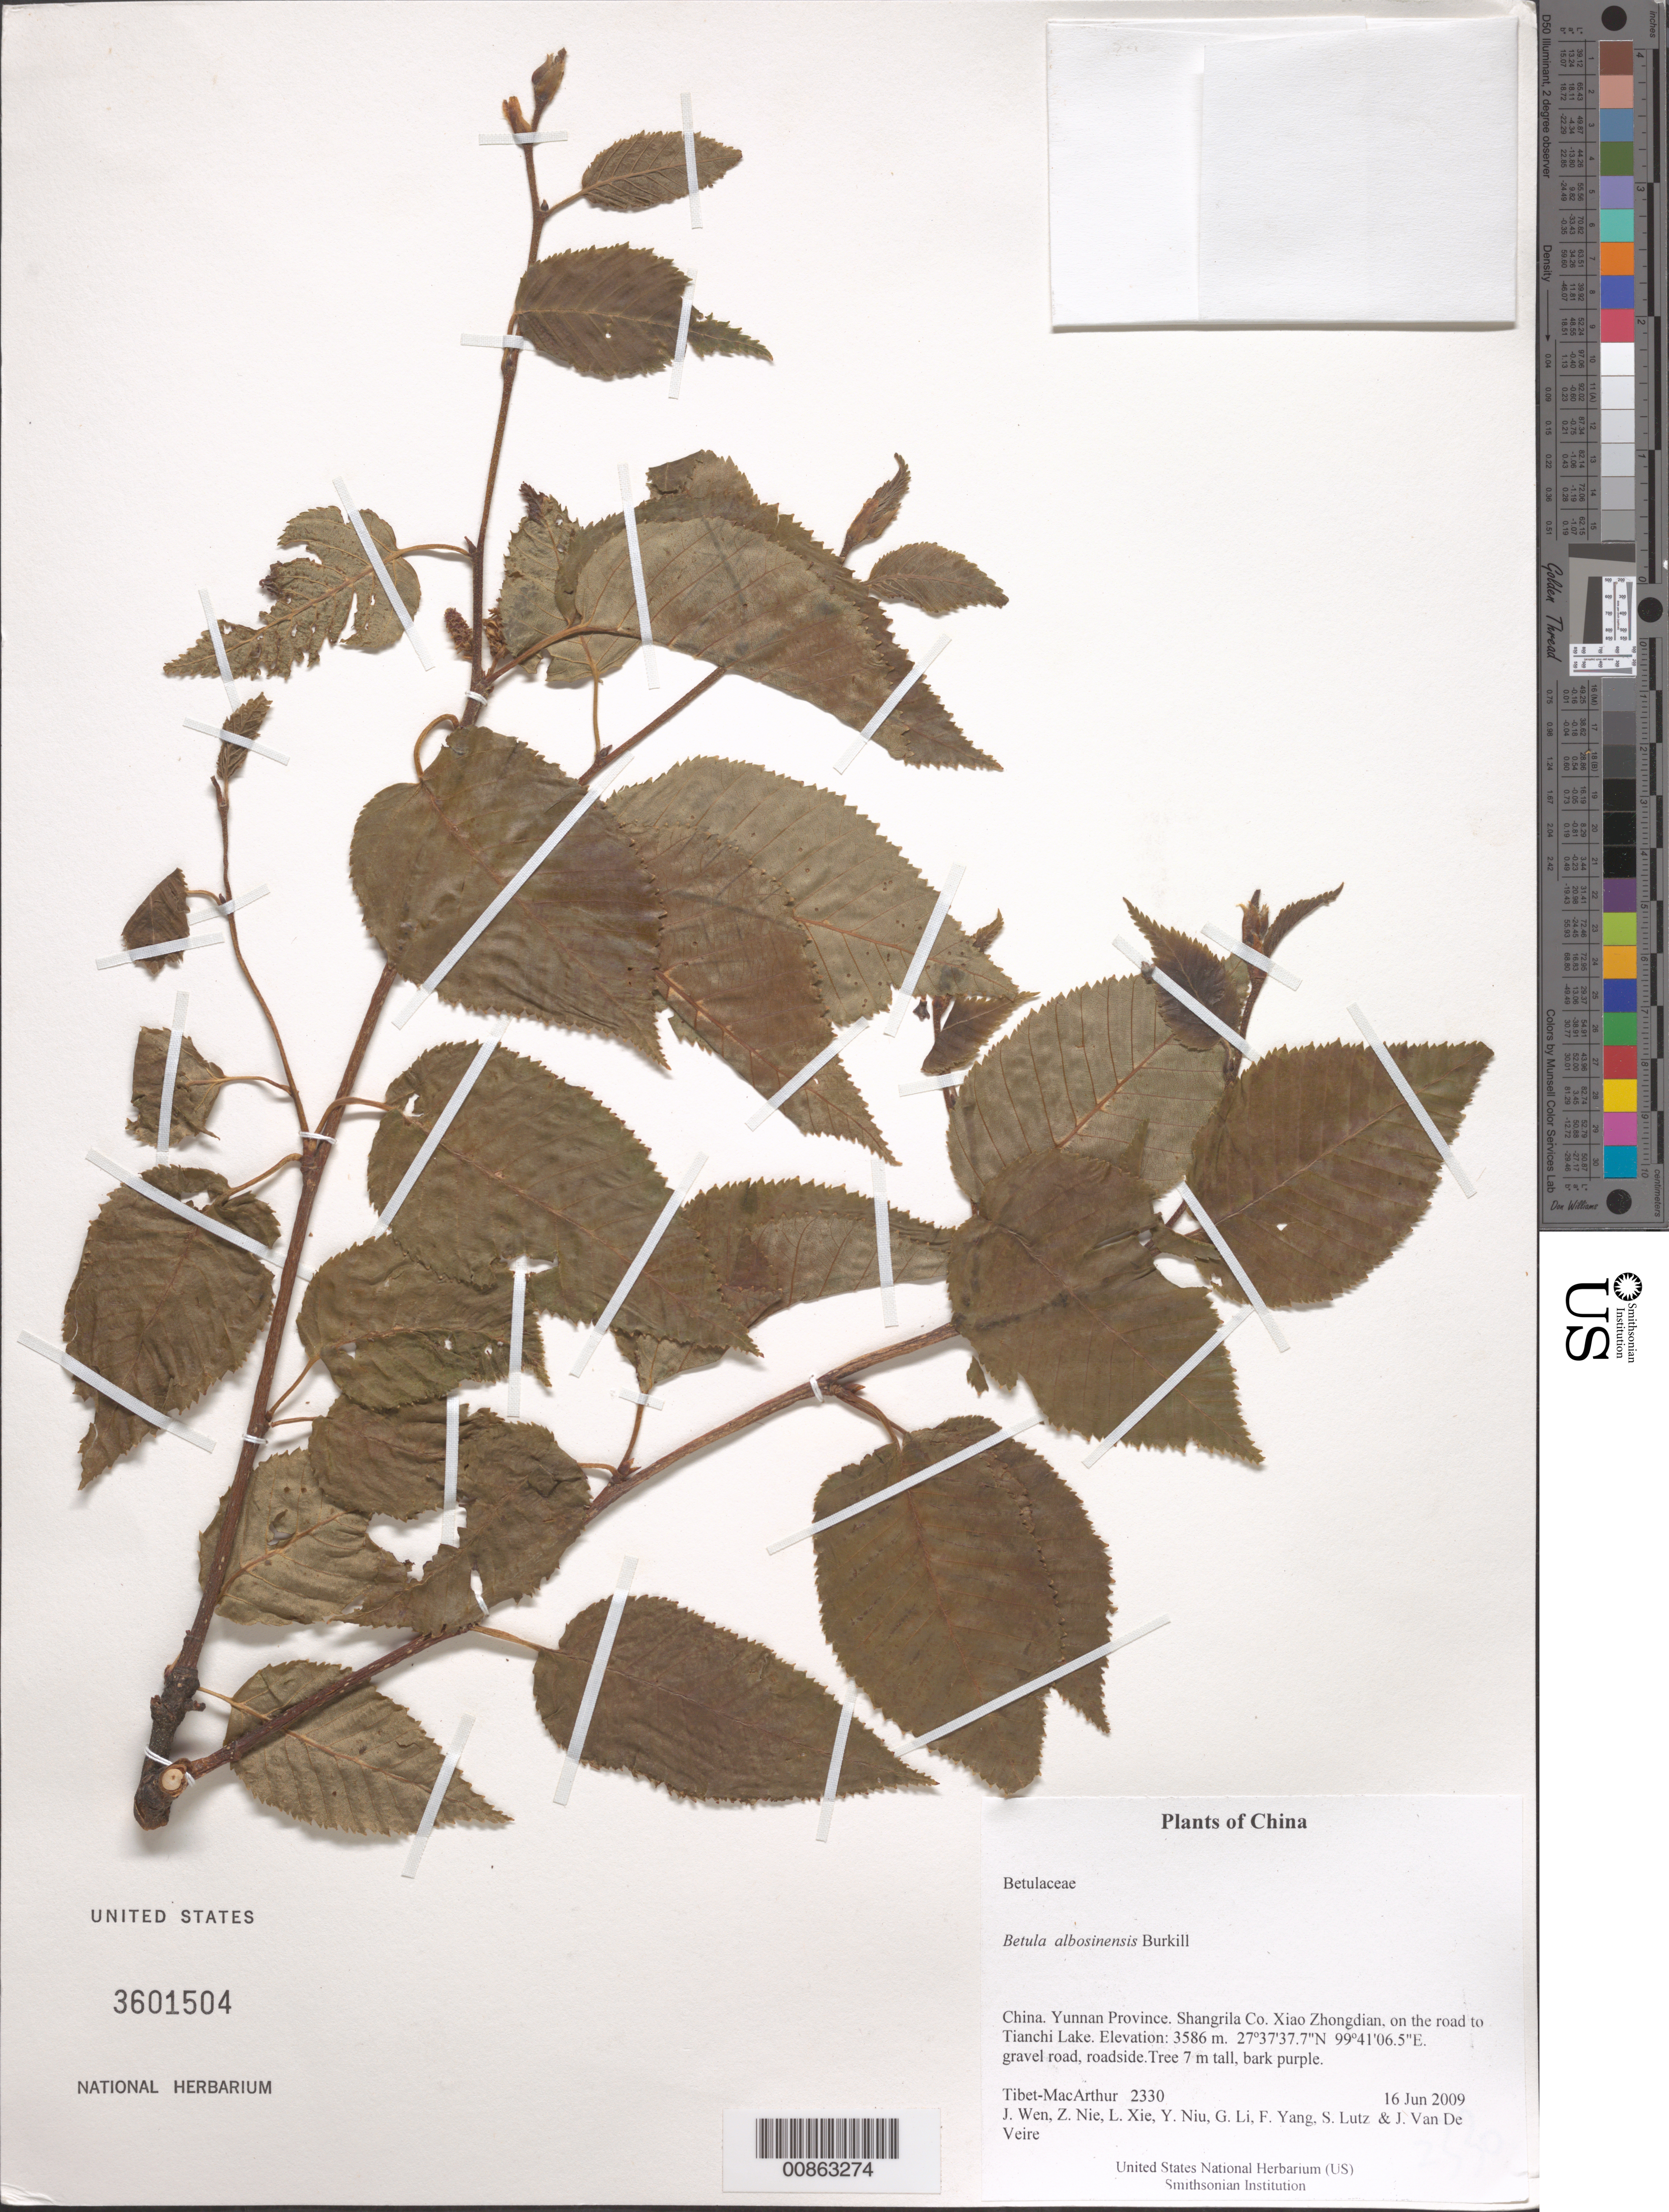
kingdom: Plantae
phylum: Tracheophyta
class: Magnoliopsida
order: Fagales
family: Betulaceae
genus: Betula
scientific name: Betula albosinensis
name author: Burkill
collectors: Tibet-MacArthur, J. Wen, Z. Nie, L. Xie, Y. Niu, G. Li, F. Yang, S. Lutz & J. Van De Veire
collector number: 2330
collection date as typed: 16 Jun 2009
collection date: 2009-06-16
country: China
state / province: Yunnan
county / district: Shangrila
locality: Xiao Zhongdian, on the road to Tianchi Lake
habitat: gravel road, roadside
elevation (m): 3586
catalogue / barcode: US 3601504